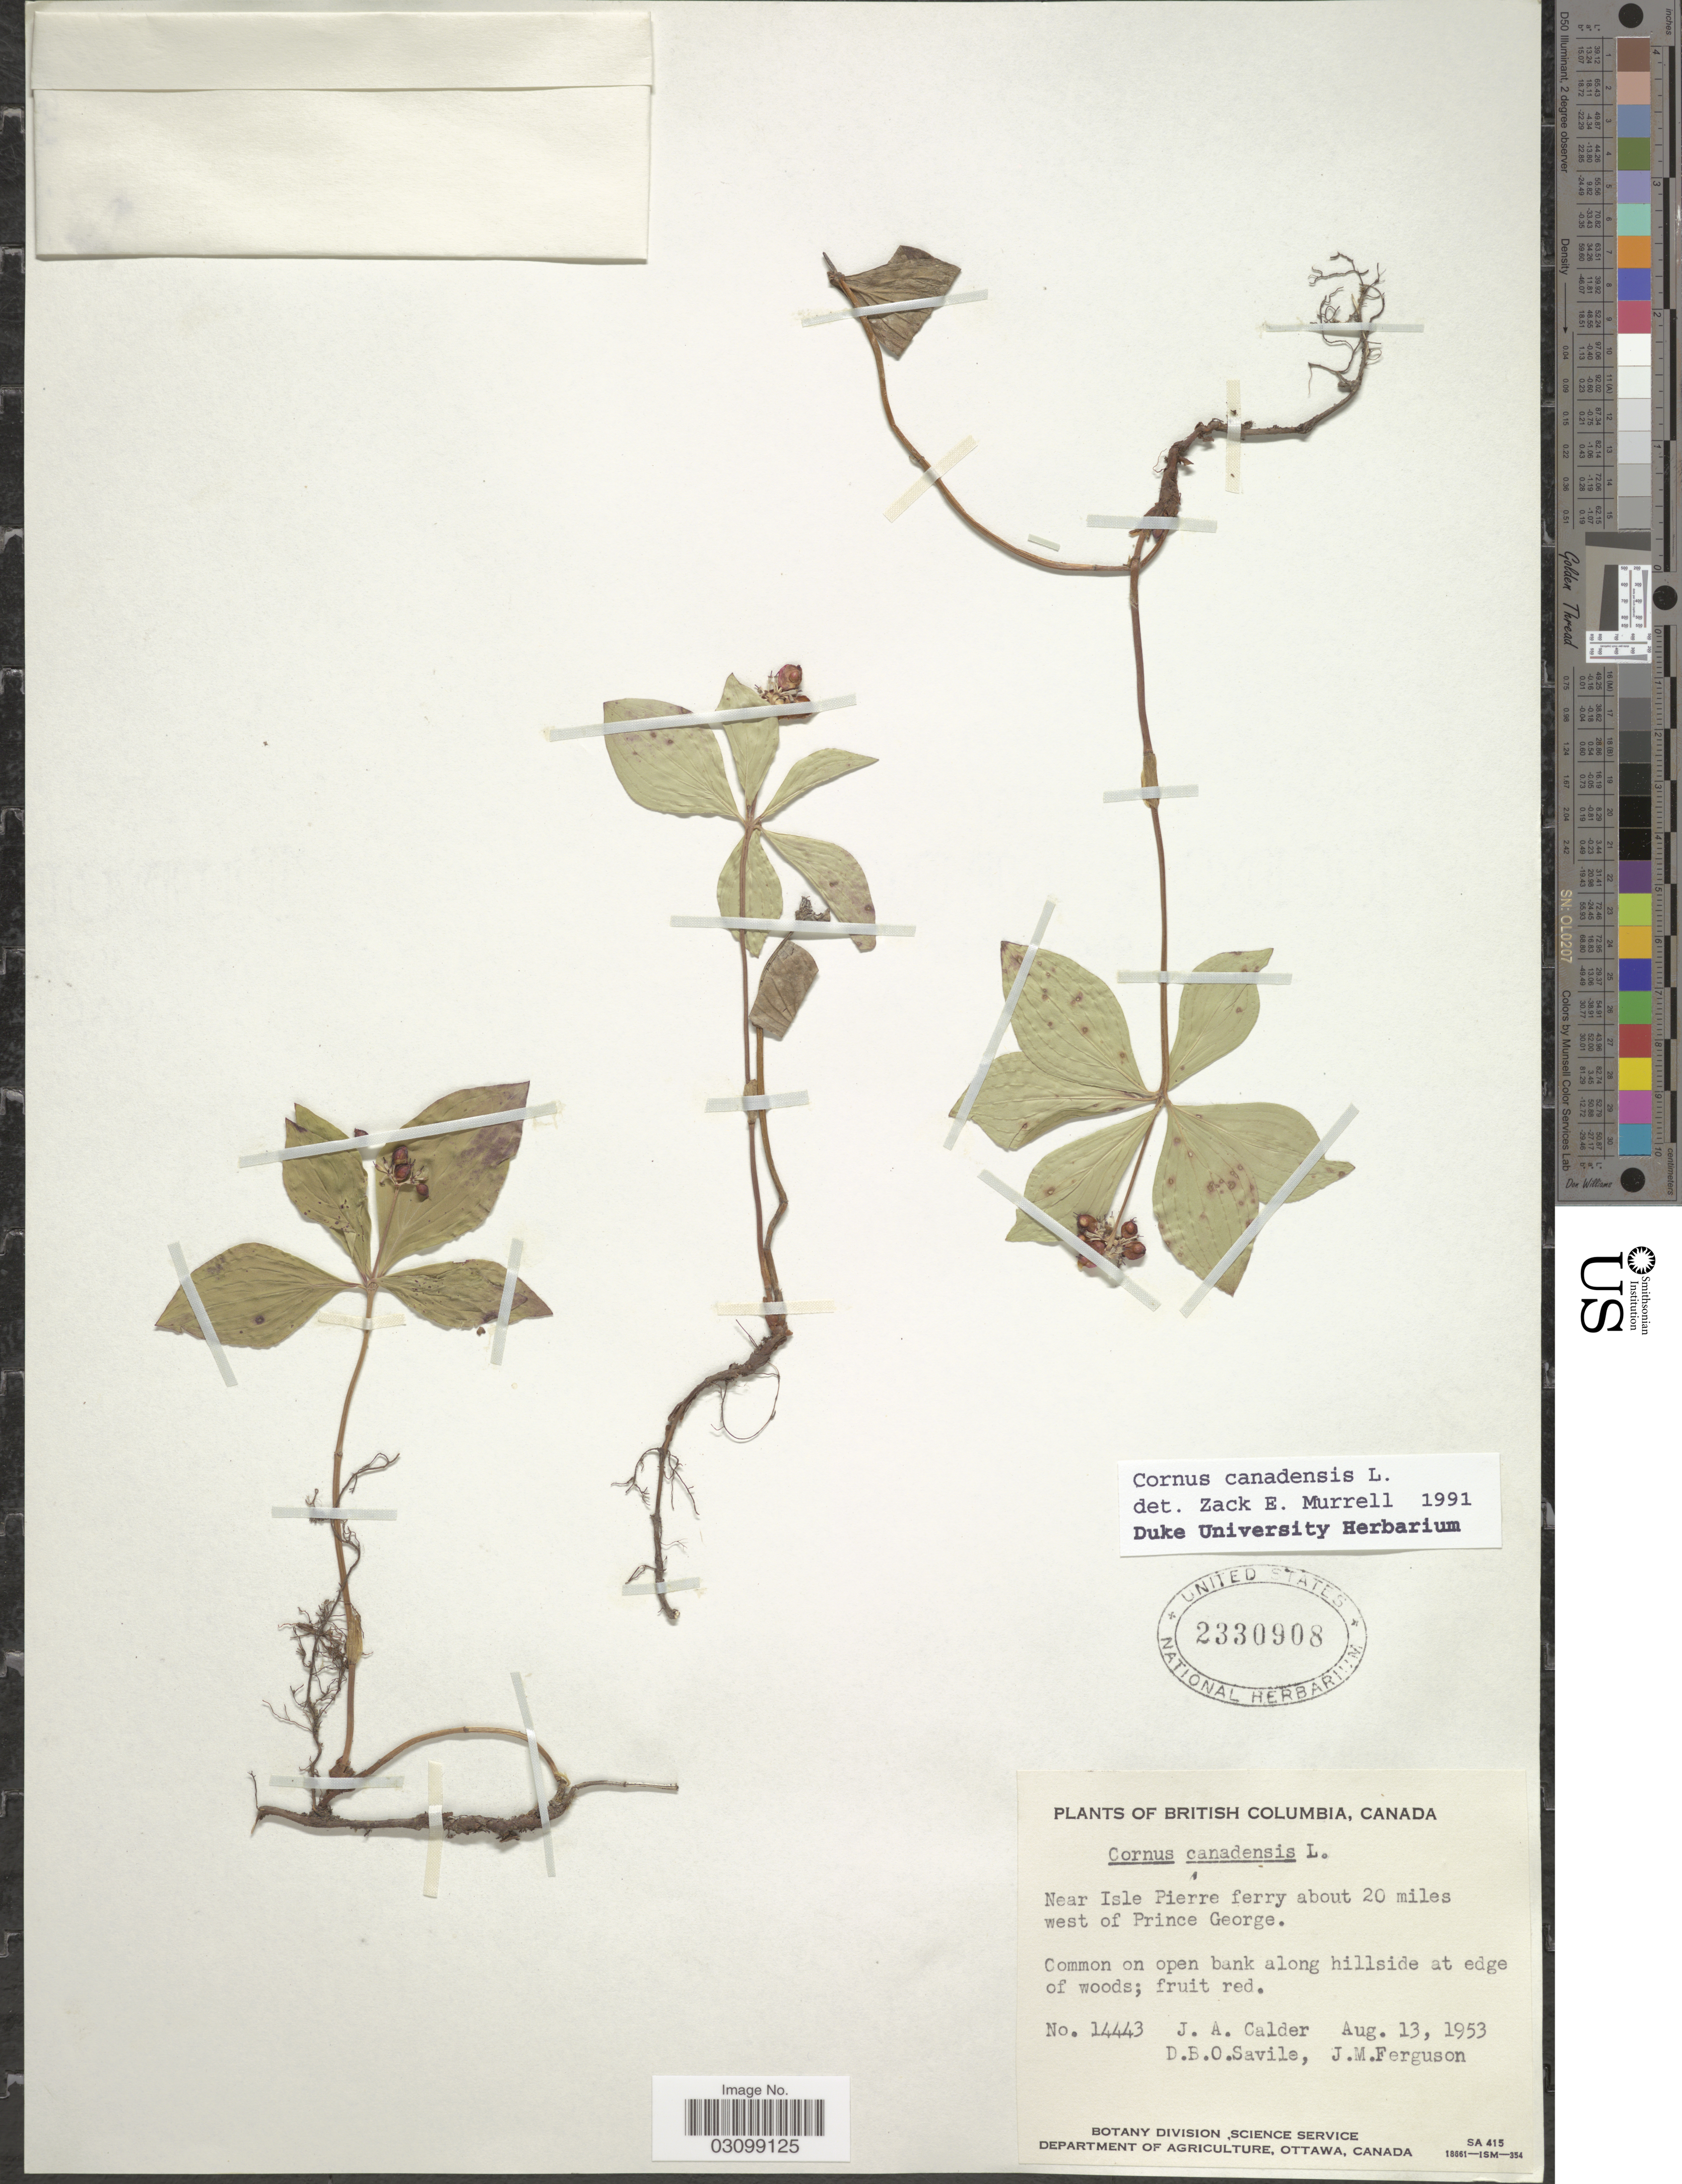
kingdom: Plantae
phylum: Tracheophyta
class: Magnoliopsida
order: Cornales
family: Cornaceae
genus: Cornus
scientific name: Cornus canadensis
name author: L.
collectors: J. A. Calder, D. Savile & J. M. Ferguson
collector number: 14443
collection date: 1953-08-13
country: Canada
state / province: British Columbia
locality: Near Isle Pierre ferry about 20 miles west of Prince George.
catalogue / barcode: US 2330908